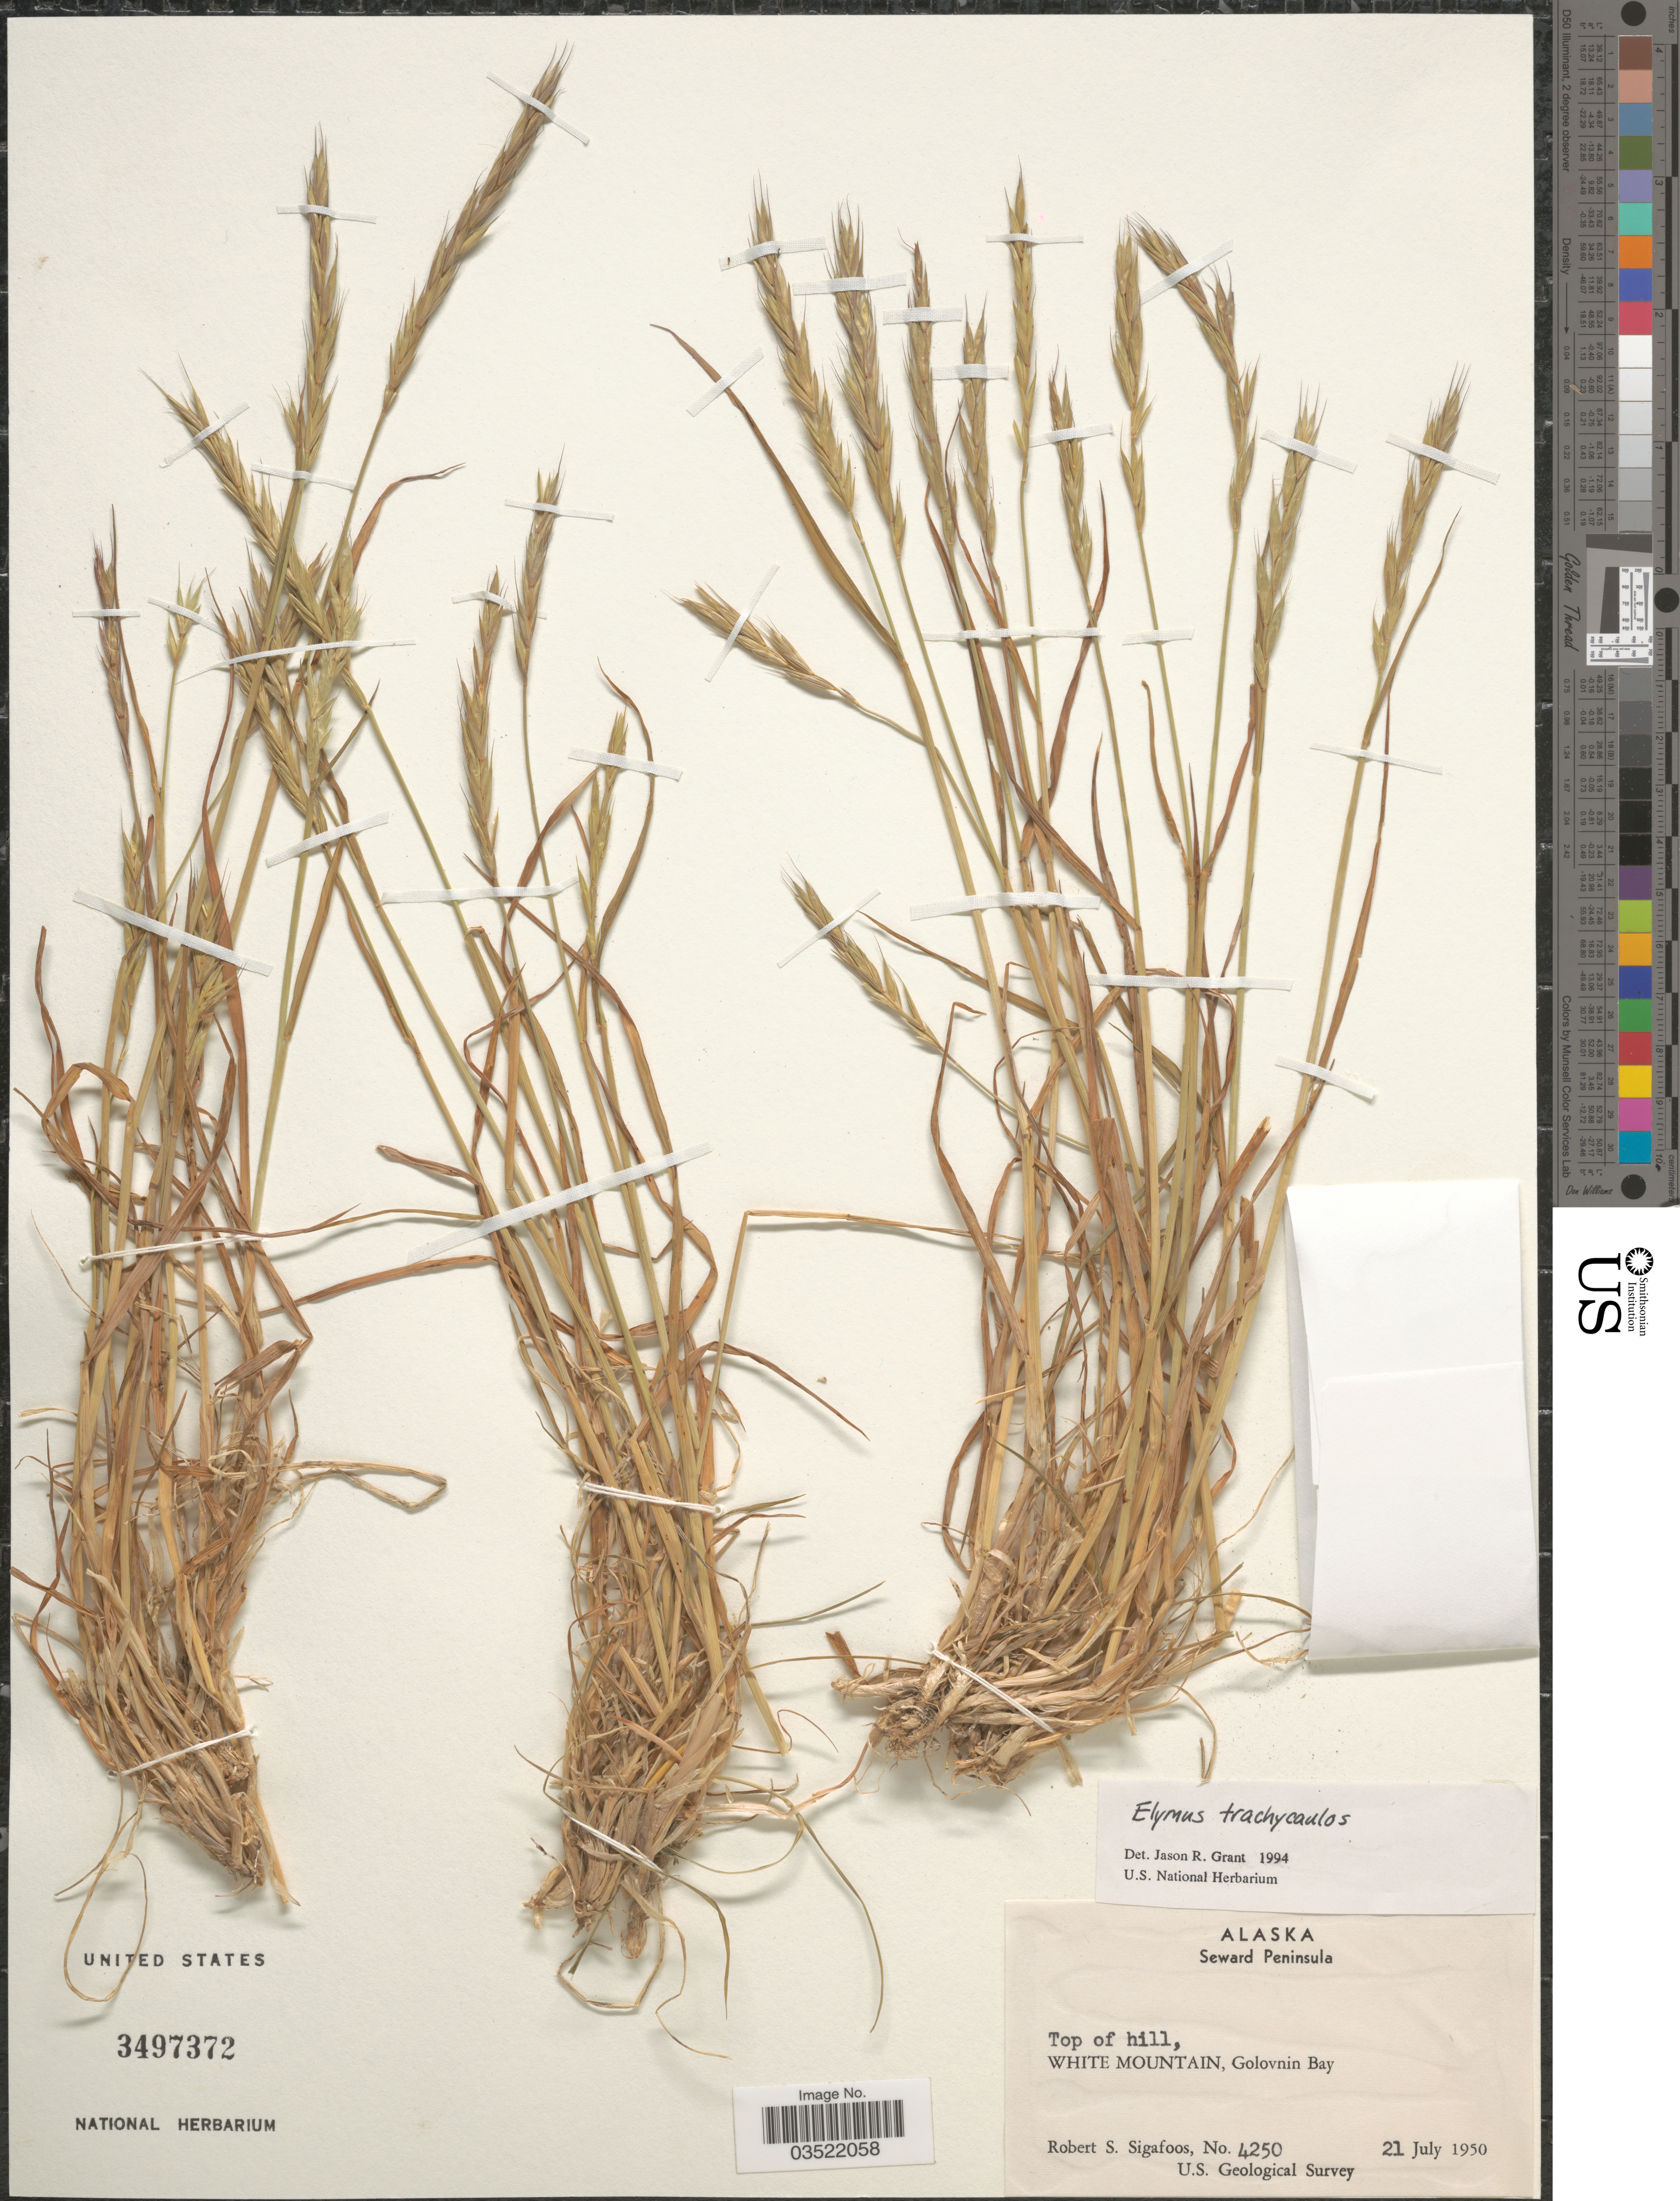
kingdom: Plantae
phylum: Tracheophyta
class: Liliopsida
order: Poales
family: Poaceae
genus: Elymus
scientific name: Elymus trachycaulus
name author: (Link) Gould ex Shinners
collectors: R. Sigafoos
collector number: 4250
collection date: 1950-07-21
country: United States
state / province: Alaska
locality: Seward Peninsula. Top of hill, White Mountain, Golovnin Bay. U.S. Geological Survey.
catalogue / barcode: US 3497372